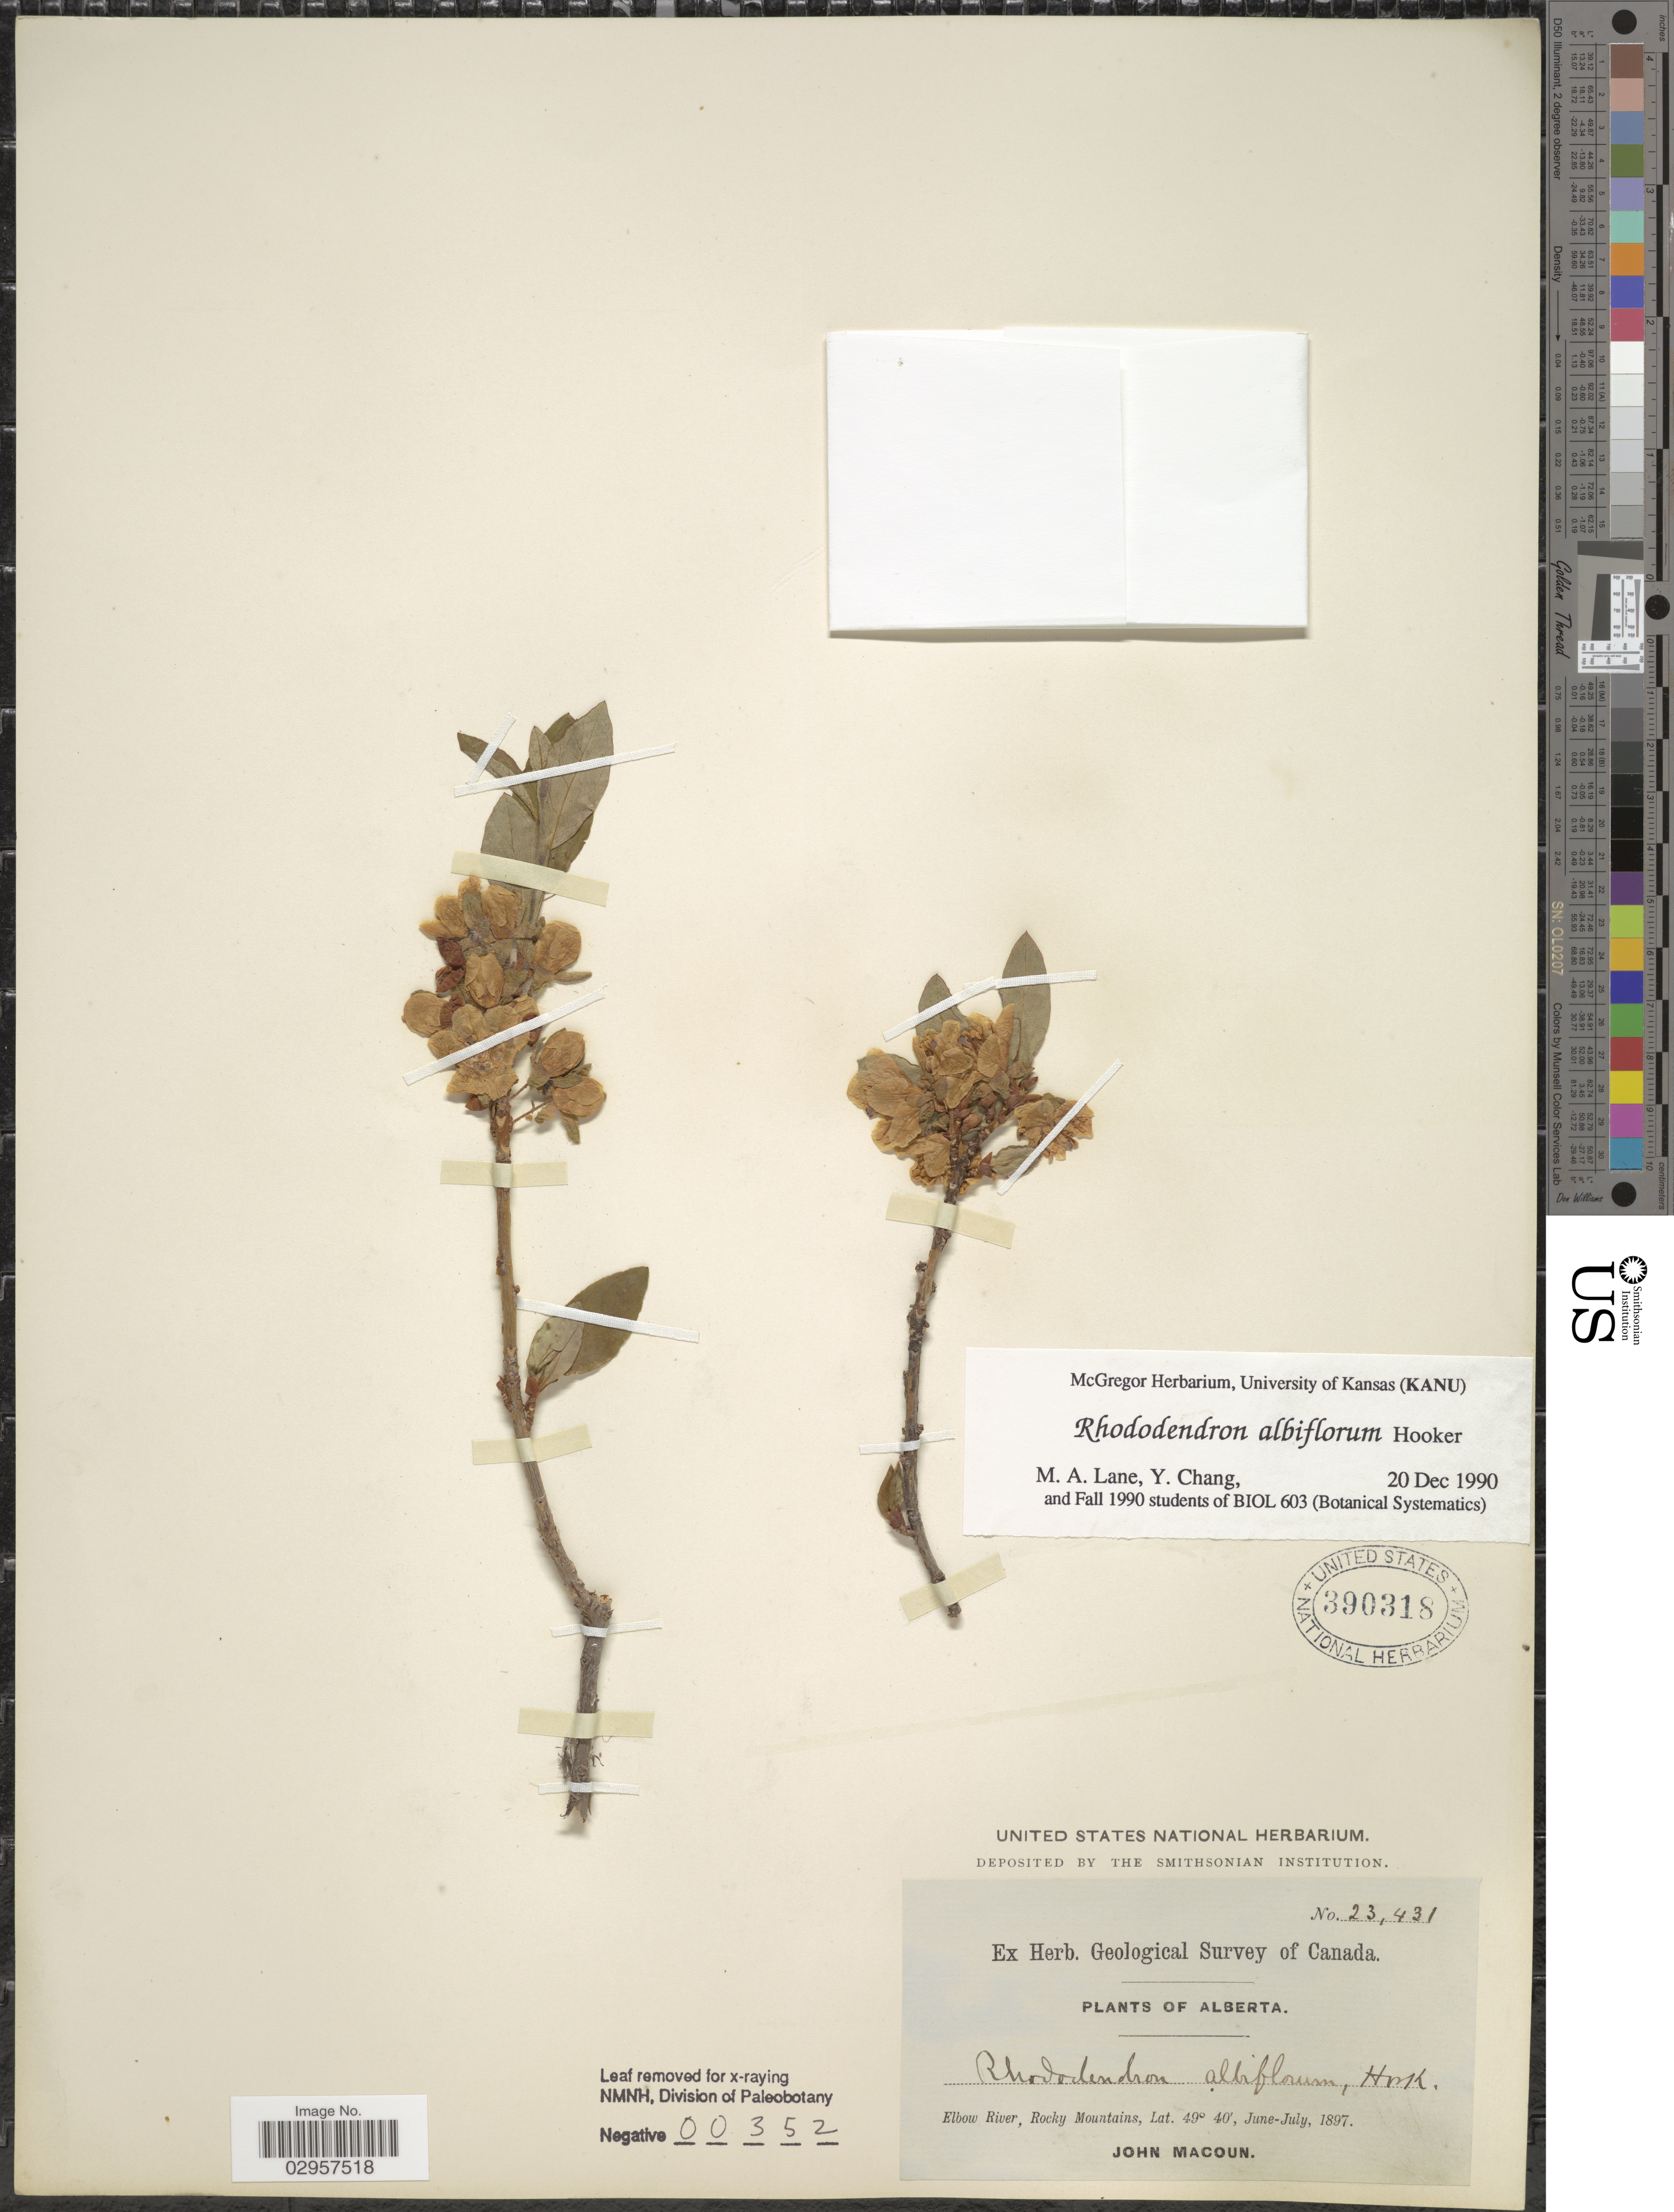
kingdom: Plantae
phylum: Tracheophyta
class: Magnoliopsida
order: Ericales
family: Ericaceae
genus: Rhododendron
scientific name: Rhododendron albiflorum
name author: Hook.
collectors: J. Macoun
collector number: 23431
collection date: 1897-06/1897-07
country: Canada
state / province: Alberta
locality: Elbow River, Rocky Mountains.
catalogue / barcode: US 390318